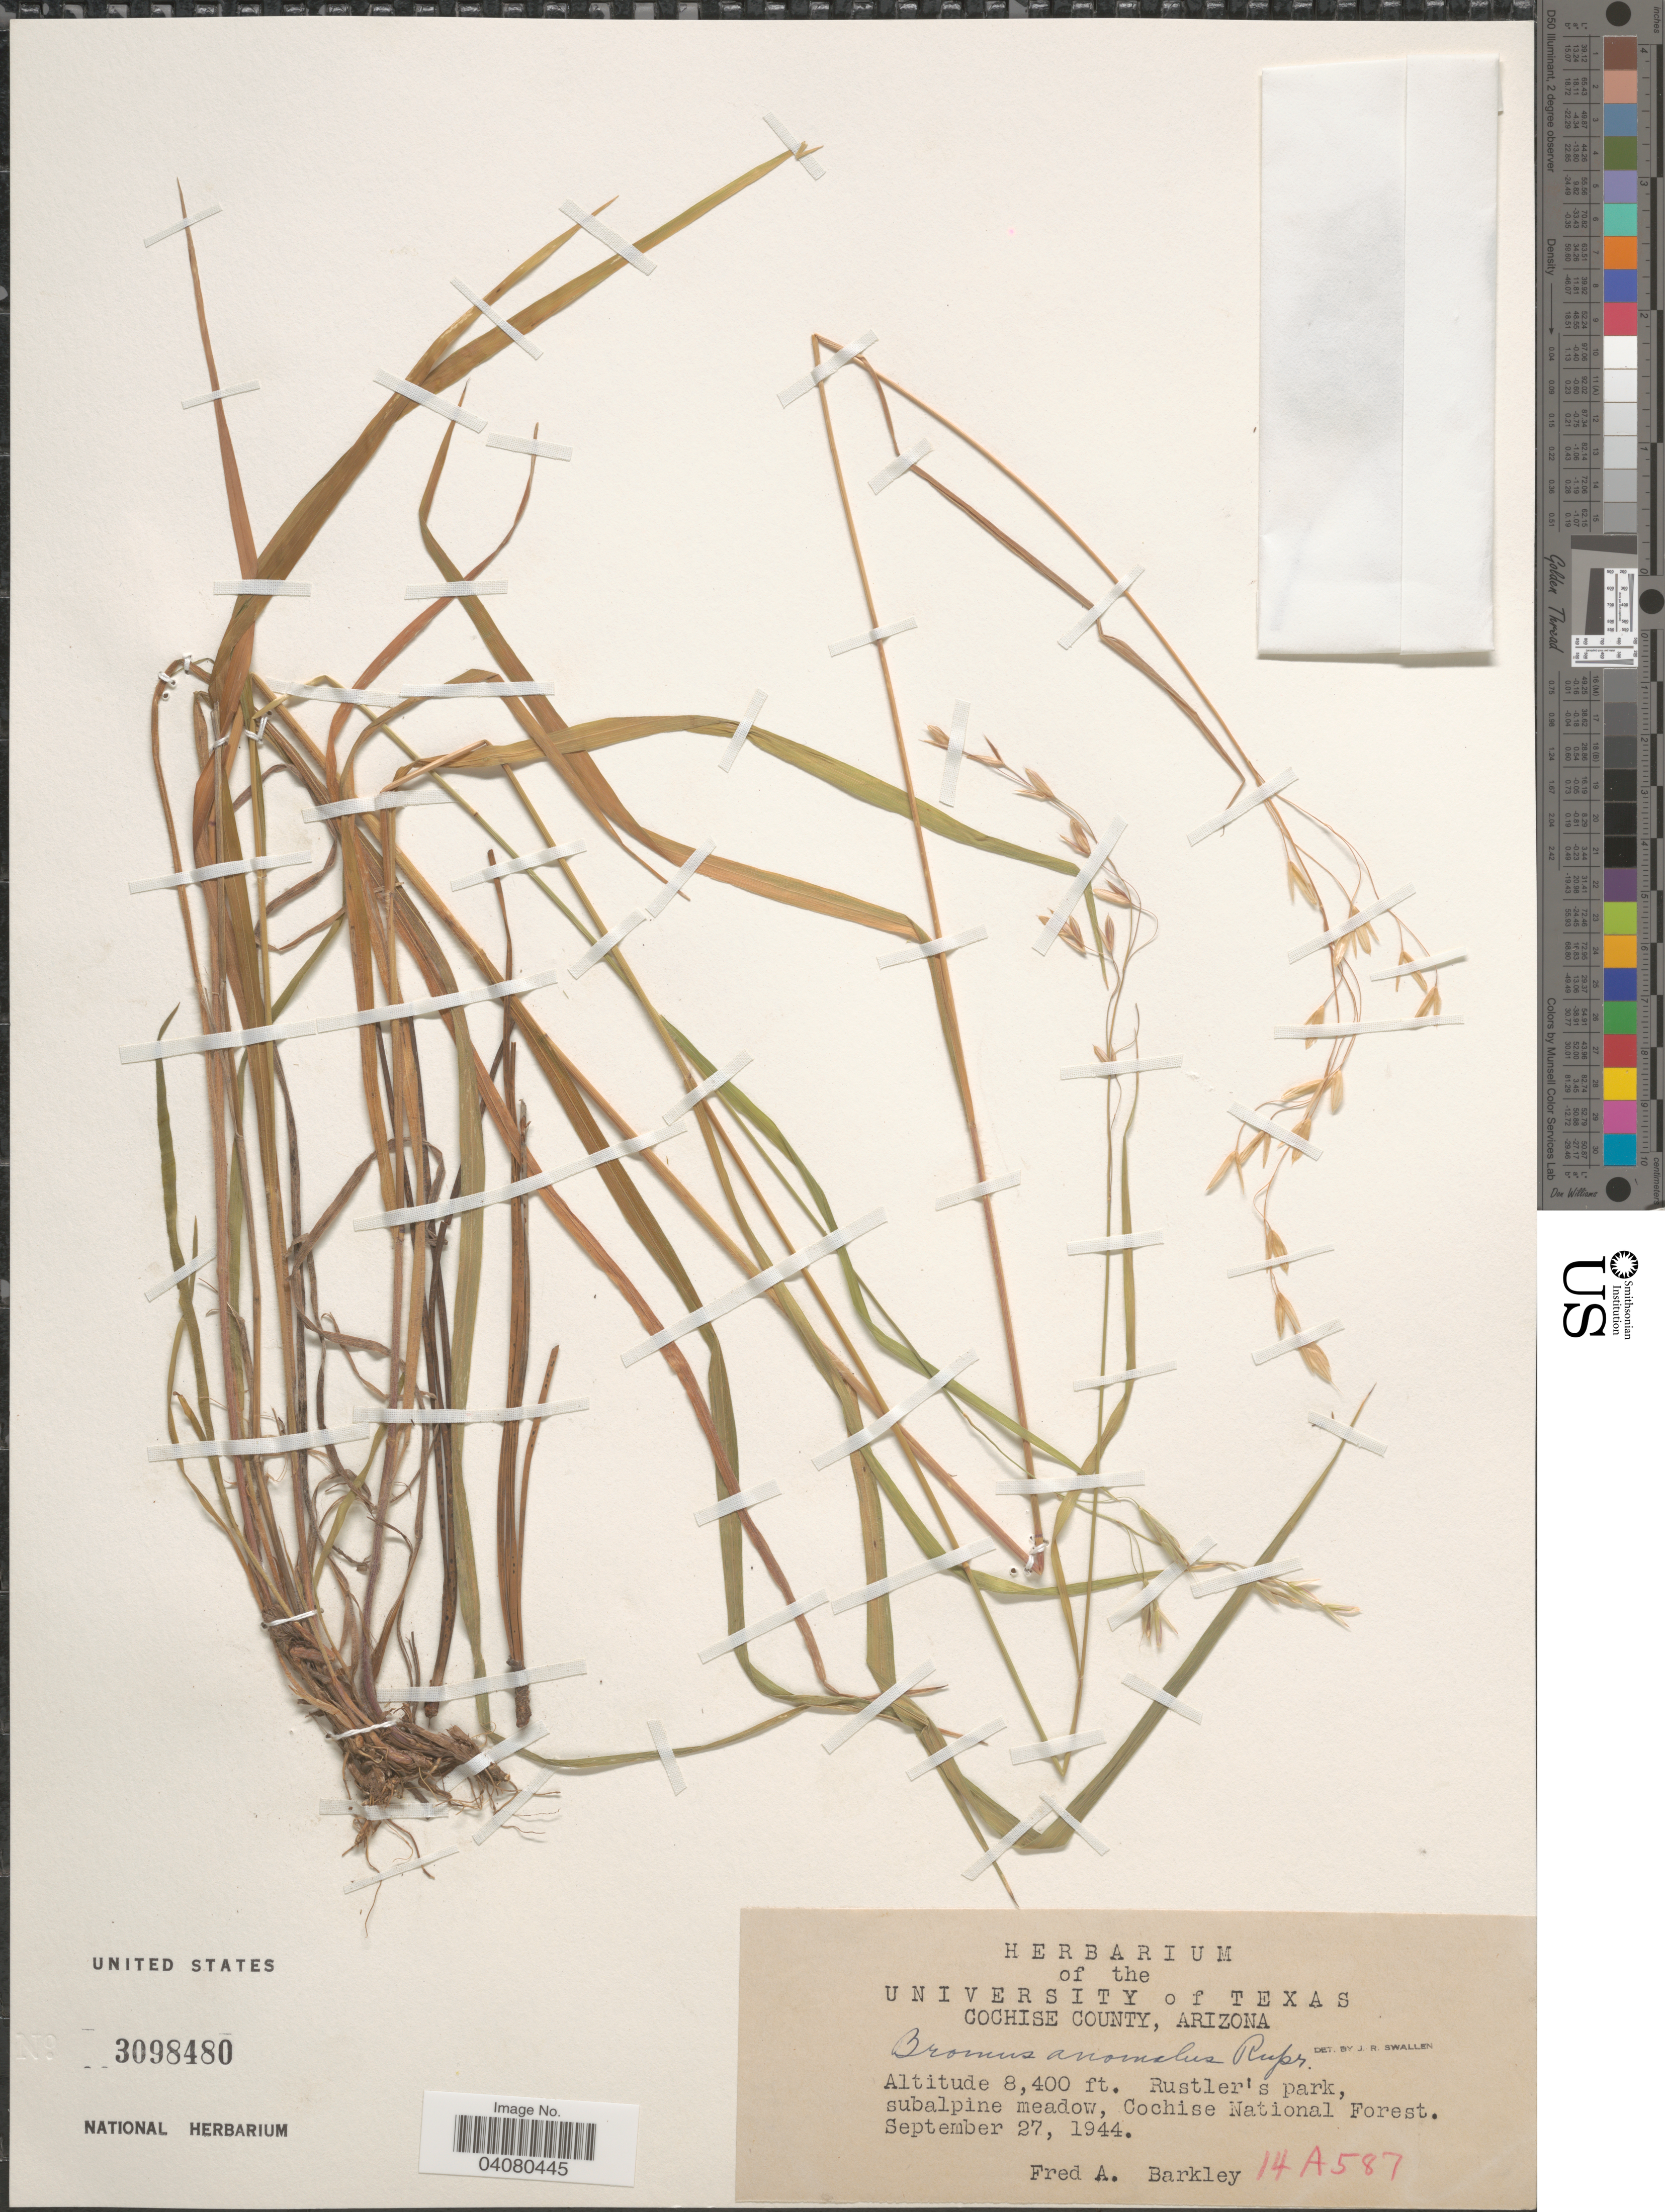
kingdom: Plantae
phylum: Tracheophyta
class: Liliopsida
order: Poales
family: Poaceae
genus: Bromus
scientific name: Bromus anomalus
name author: Rupr. ex E. Fourn.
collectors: F. A. Barkley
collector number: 14A587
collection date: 1944-09-27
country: United States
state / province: Arizona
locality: Cochise County. Rustler's park, subalpine meadow, Cochise National Forest.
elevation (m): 2560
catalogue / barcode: US 3098480